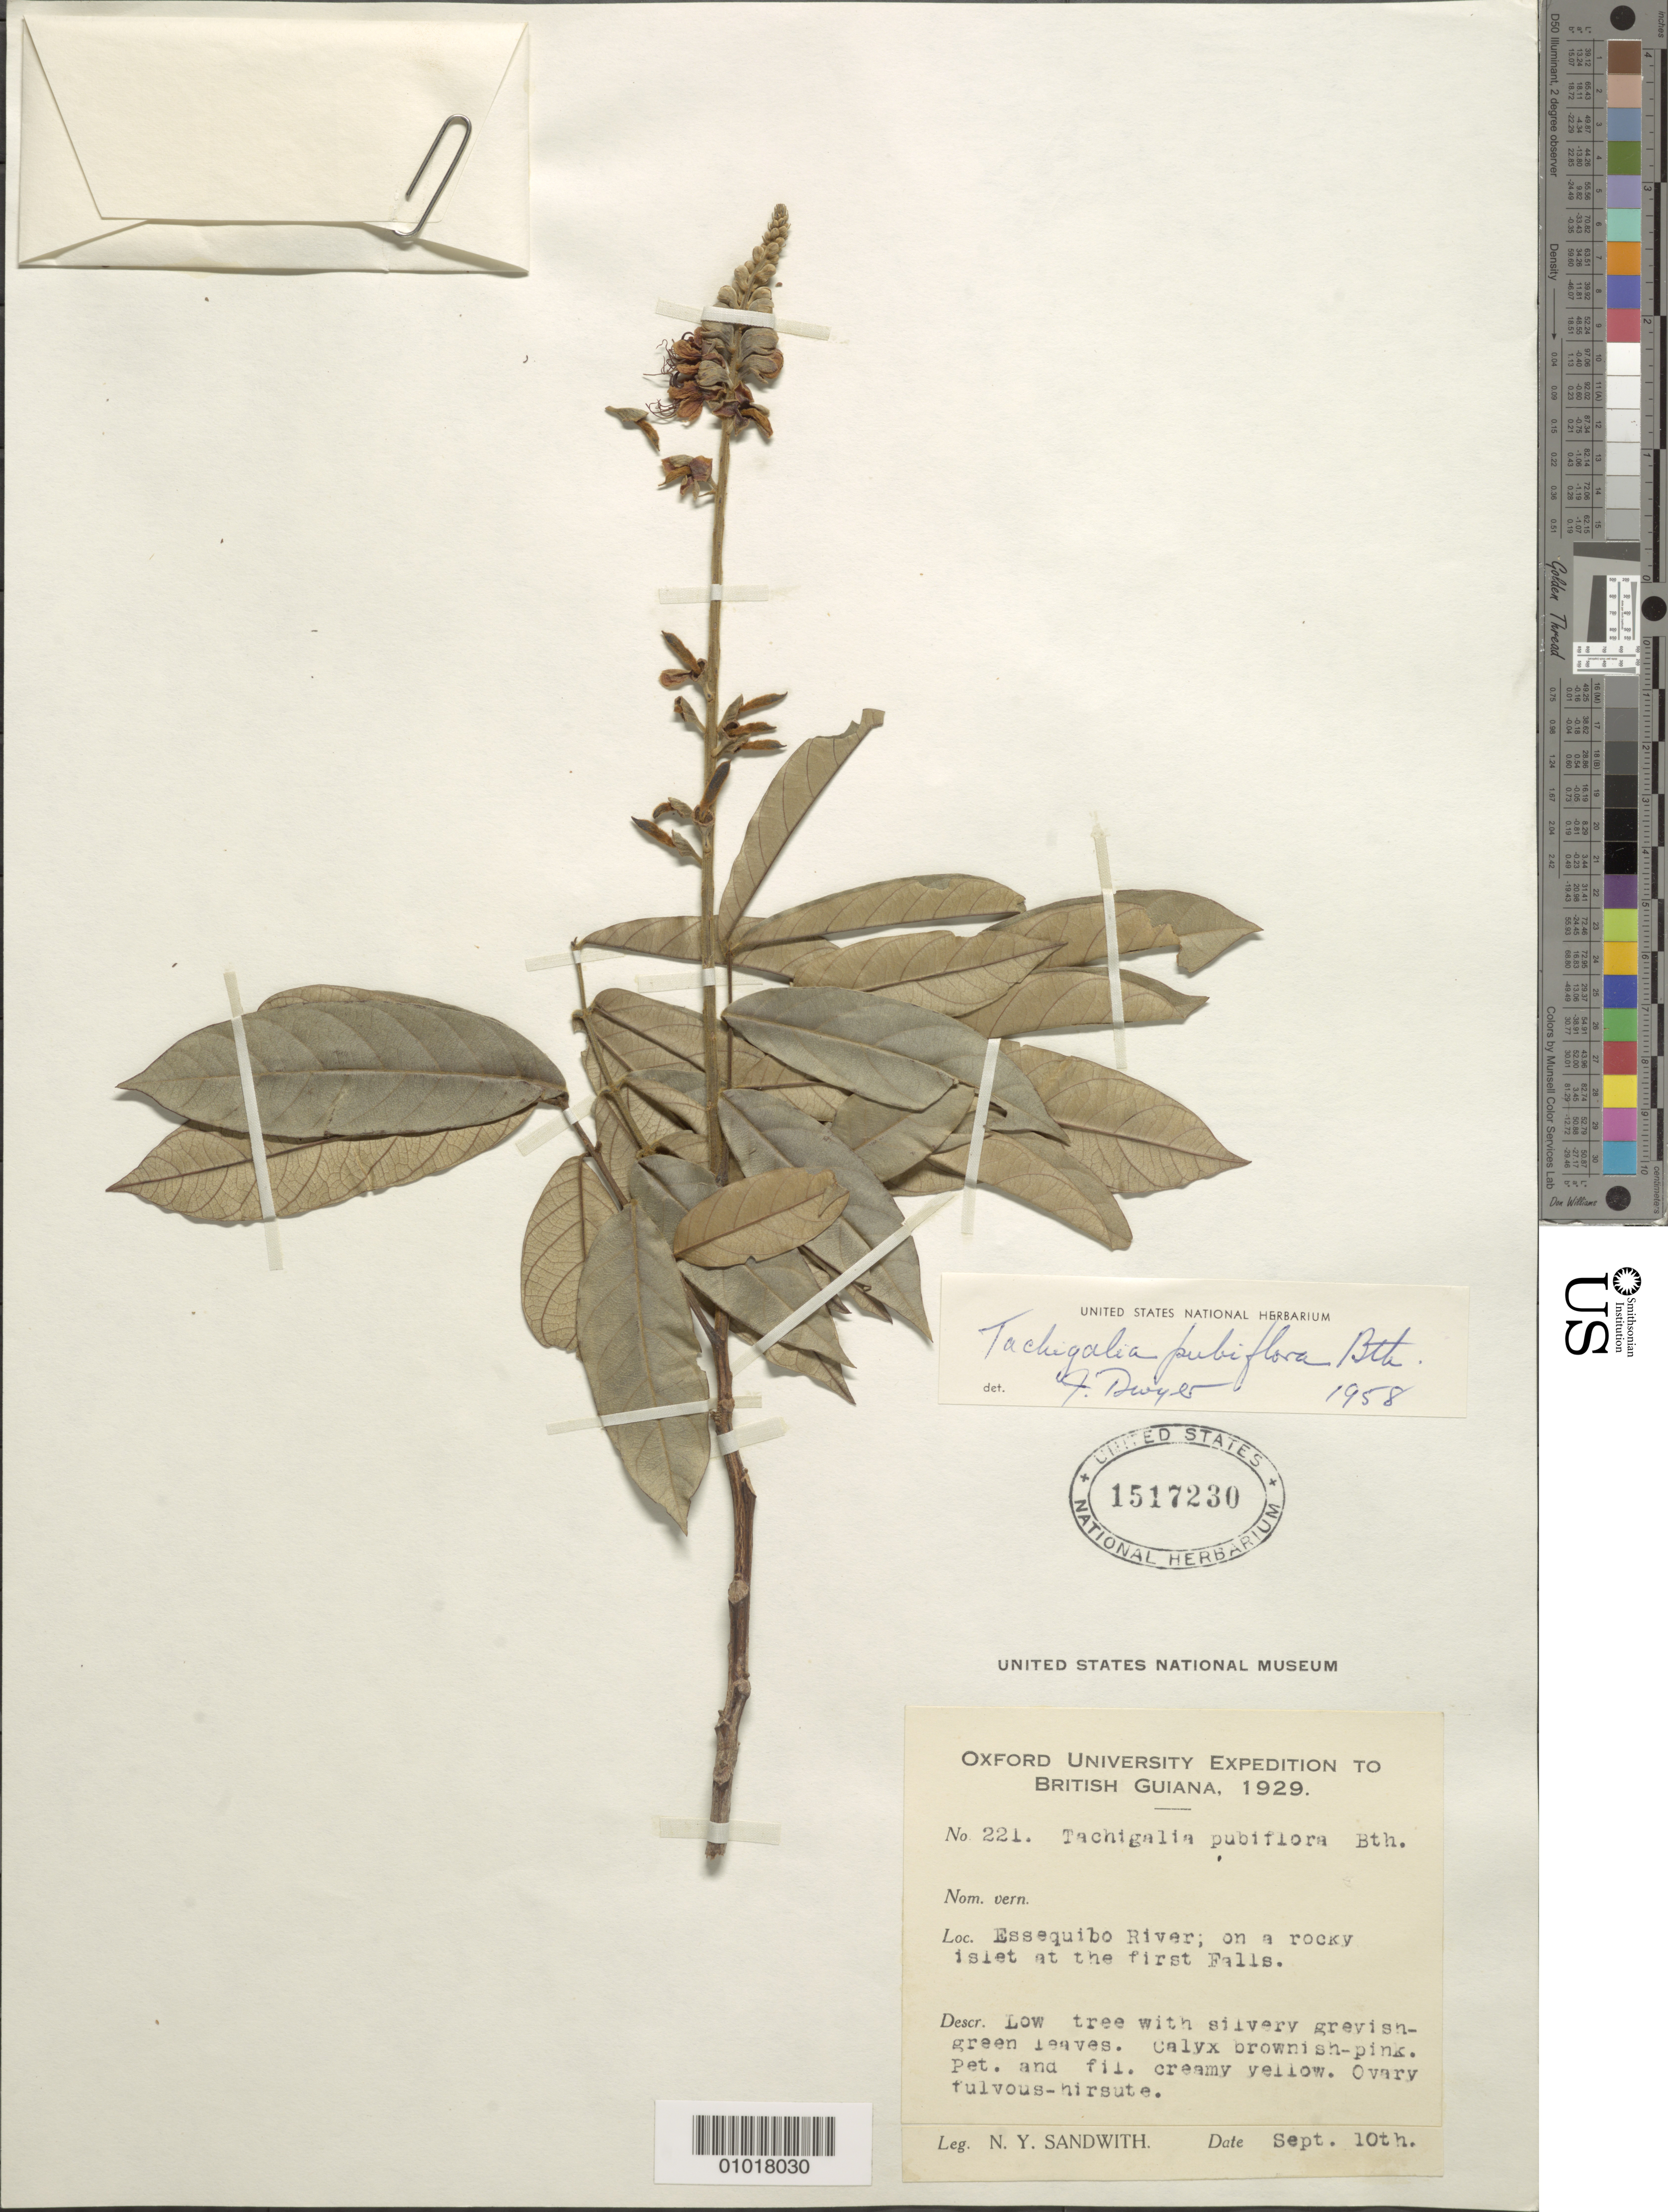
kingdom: Plantae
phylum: Tracheophyta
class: Magnoliopsida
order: Fabales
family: Fabaceae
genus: Tachigali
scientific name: Tachigali pubiflora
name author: Benth.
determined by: Dwyer, J. D., (MO), Missouri Botanical Garden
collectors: N. Y. Sandwith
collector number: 221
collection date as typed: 10-Sep-29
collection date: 1929-09-10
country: Guyana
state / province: U. Demerara-Berbice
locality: Essequibo R., on a rocky islet at the first Falls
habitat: Rocky islet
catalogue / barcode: US 1517230